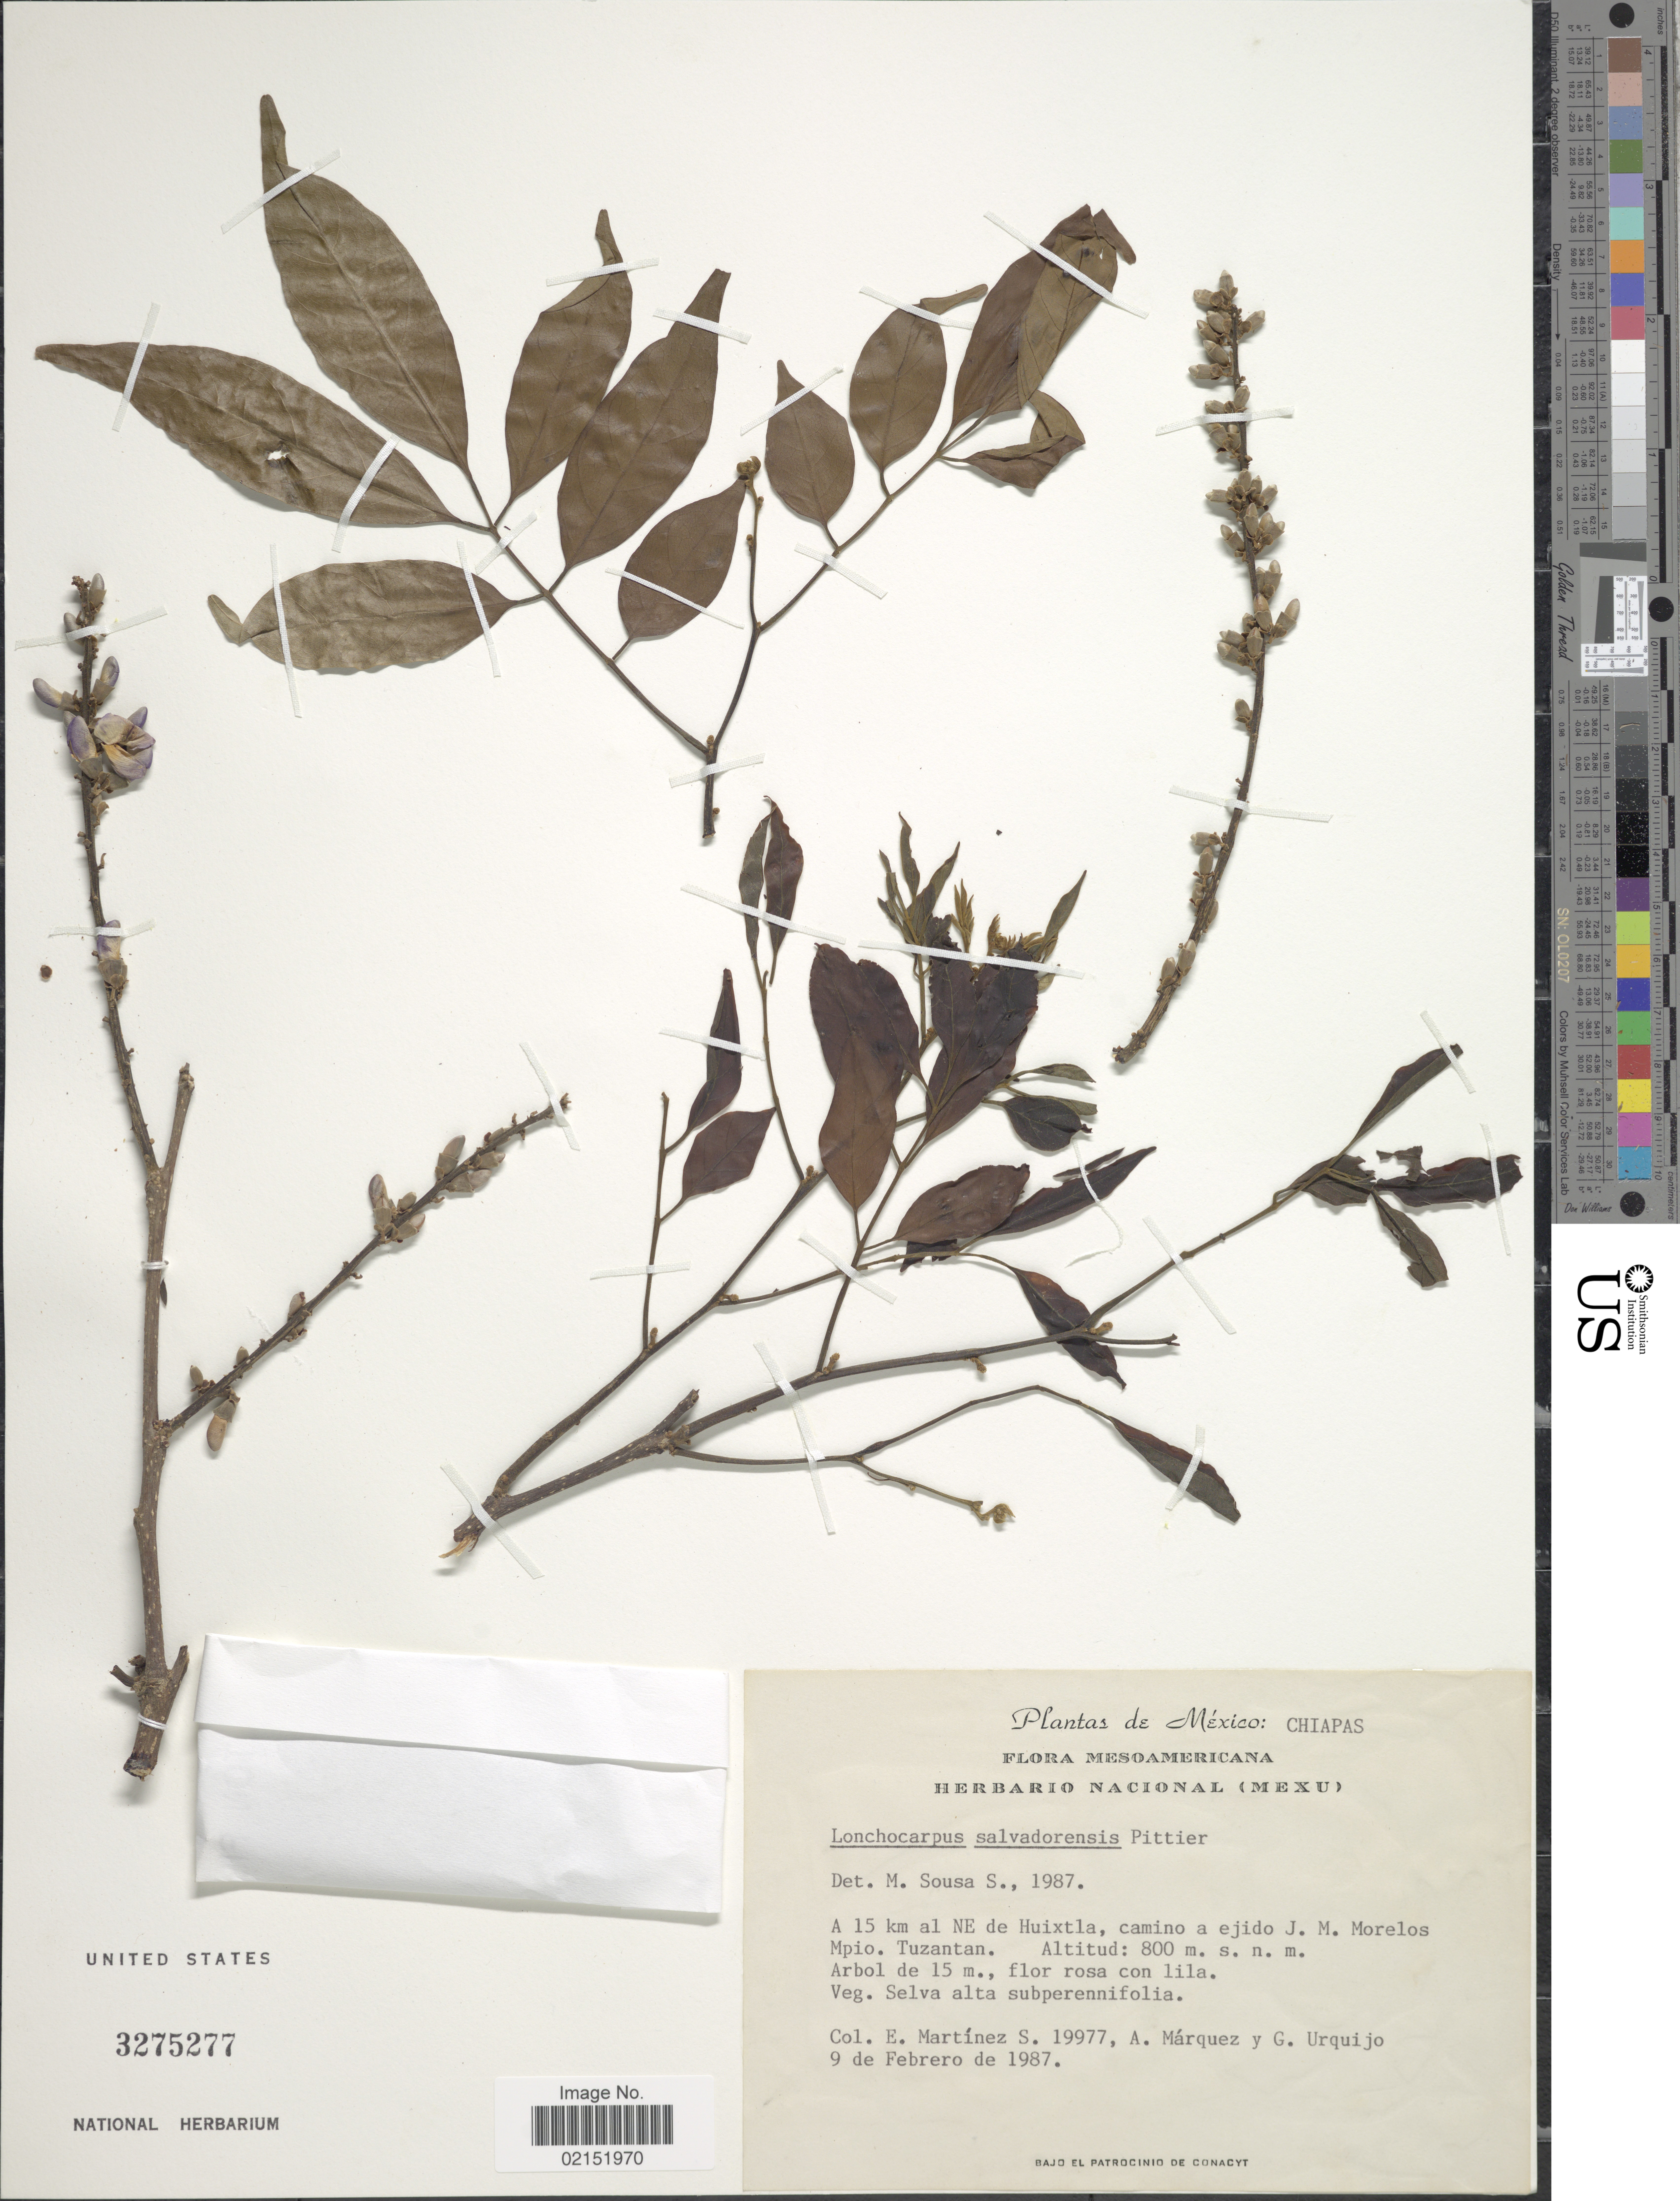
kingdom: Plantae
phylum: Tracheophyta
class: Magnoliopsida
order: Fabales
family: Fabaceae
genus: Lonchocarpus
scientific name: Lonchocarpus salvadorensis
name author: Pittier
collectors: E. M. Martínez S., A. Marquez & G. Urquijo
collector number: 19977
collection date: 1987-02-09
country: Mexico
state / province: Chiapas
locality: A 15 km al NE de Huixtla, camino a ejido J.M. Morelos Mpio. Tuzantan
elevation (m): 800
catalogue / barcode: US 3275277